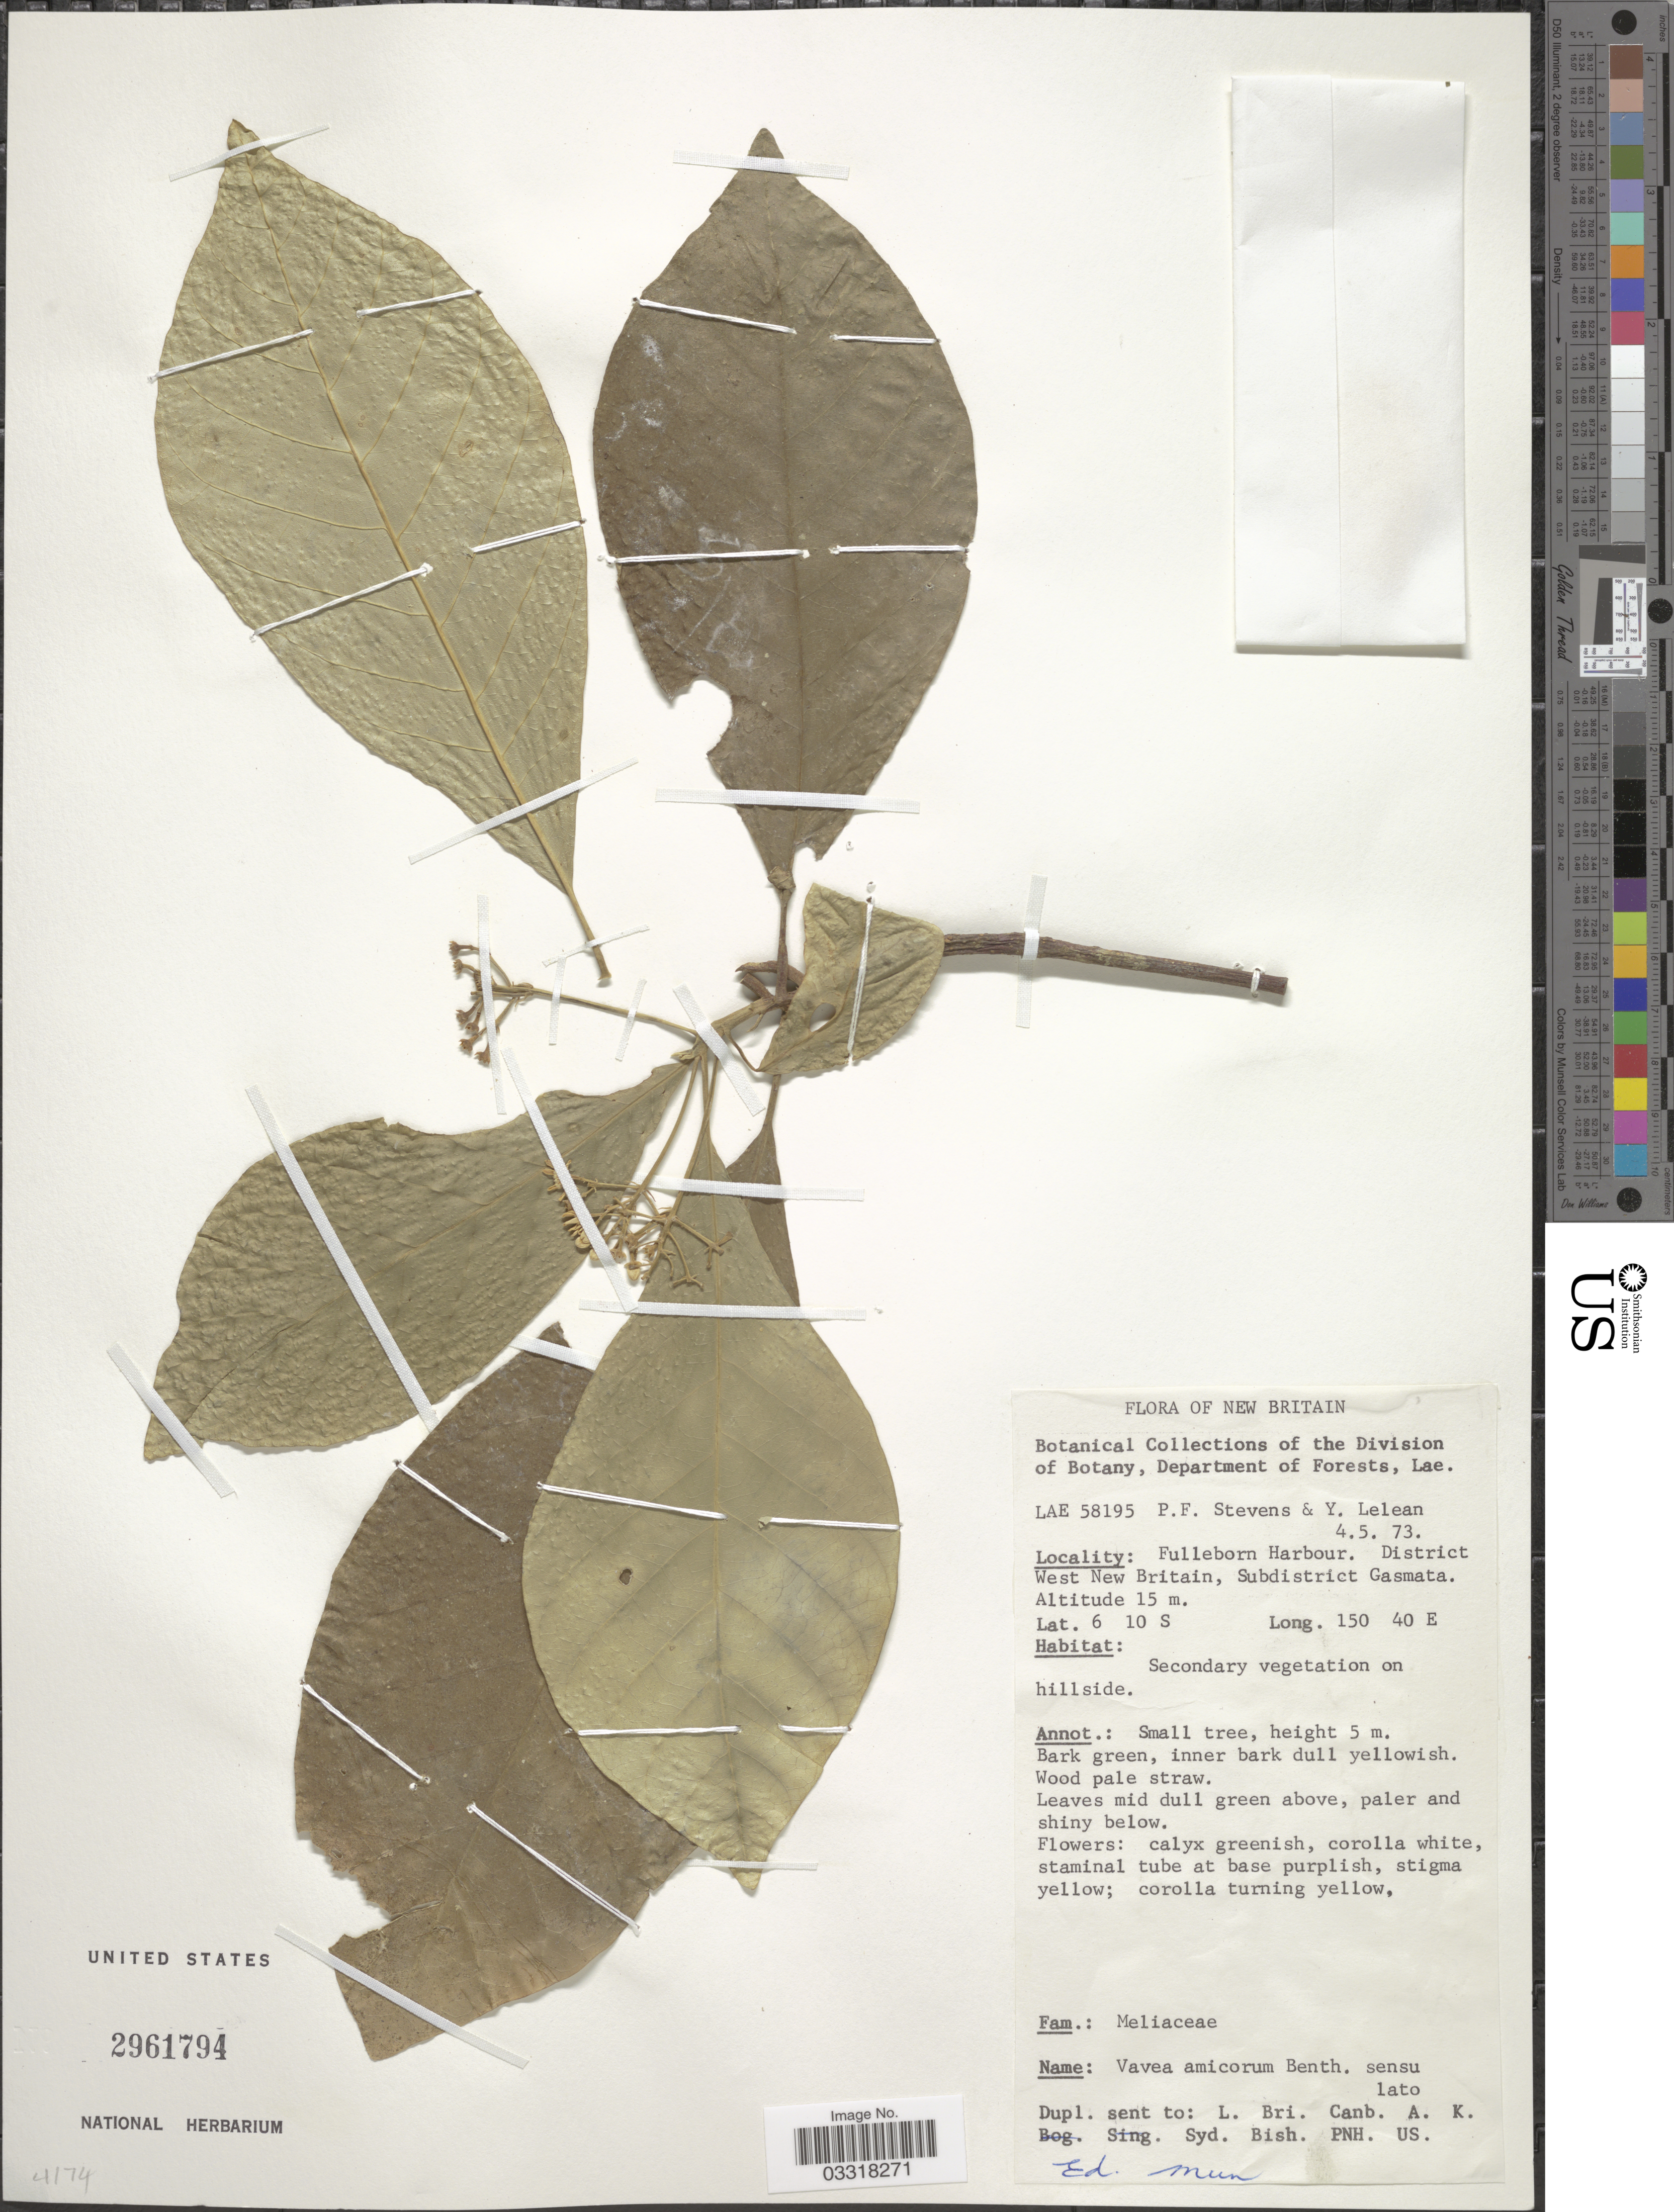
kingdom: Plantae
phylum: Tracheophyta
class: Magnoliopsida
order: Sapindales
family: Meliaceae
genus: Vavaea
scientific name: Vavaea amicorum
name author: Benth.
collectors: P. F. Stevens & Y. Lelean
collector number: LAE58195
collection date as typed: Transcribed d/m/y: 4/5/73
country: Papua New Guinea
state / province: West New Britain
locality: New Britain. Fulleborn Harbour. District West New Britain, Subdistrict Gasmata.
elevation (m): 15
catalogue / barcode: US 2961794